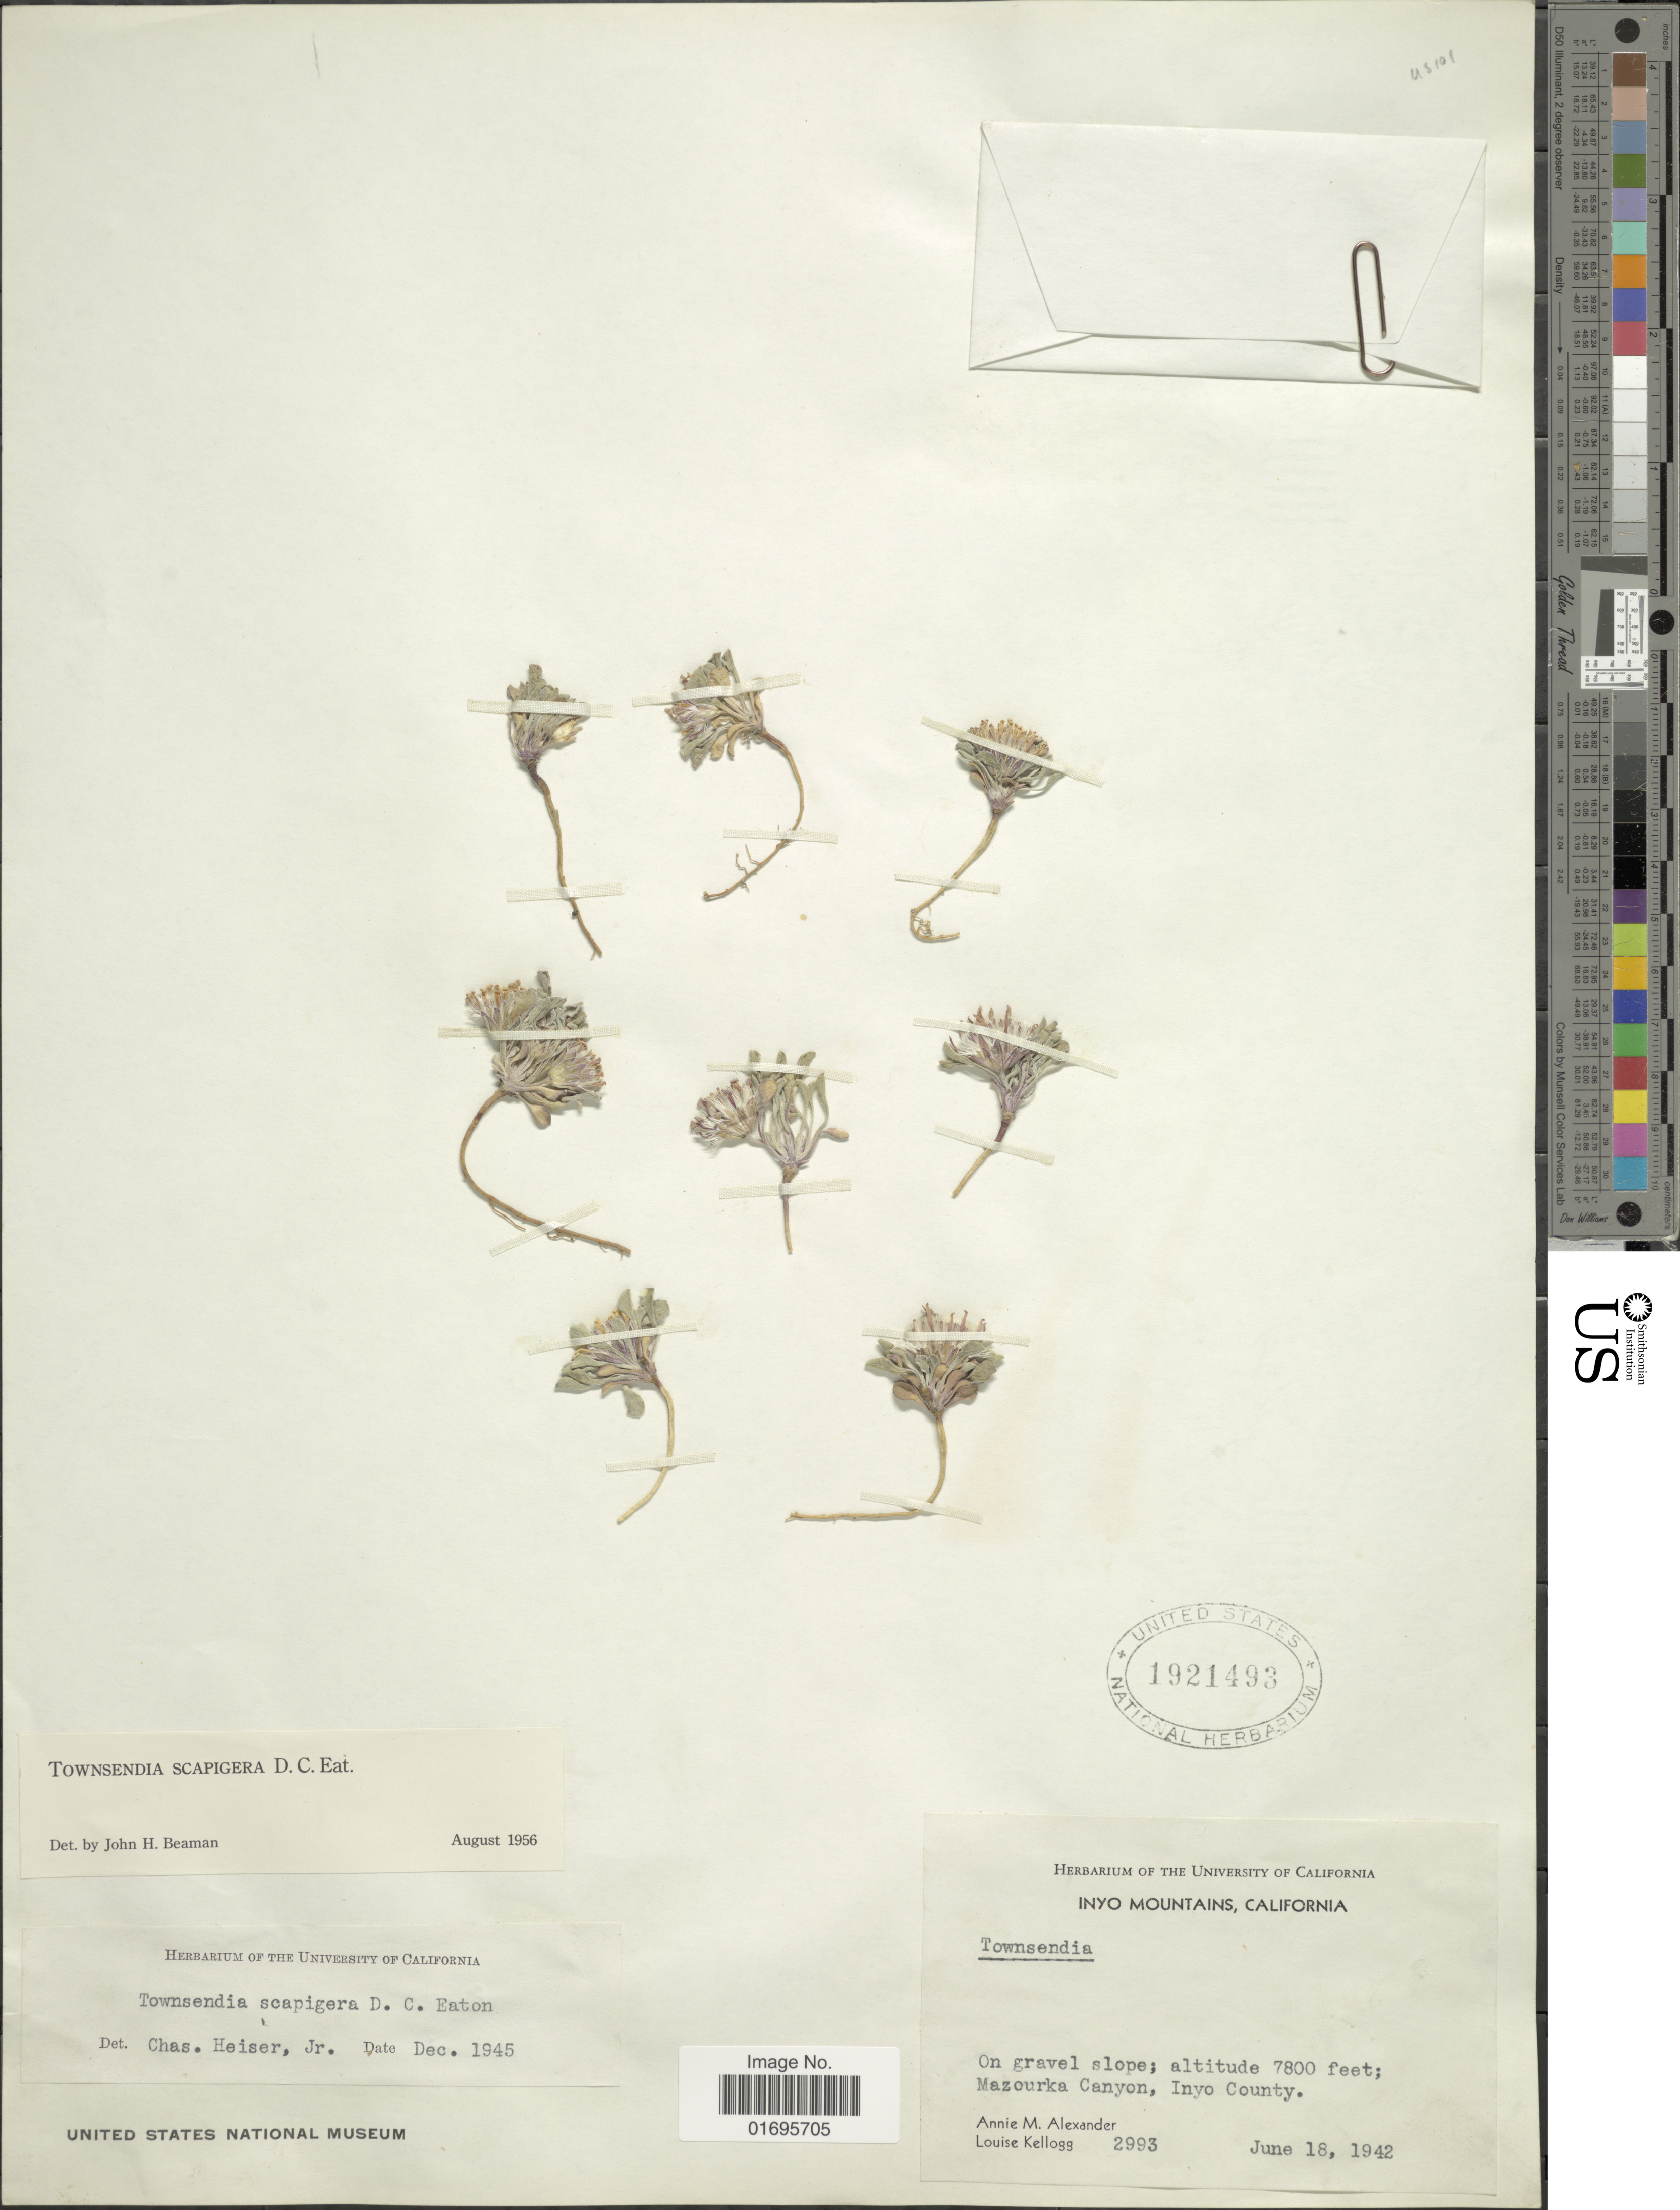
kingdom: Plantae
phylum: Tracheophyta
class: Magnoliopsida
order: Asterales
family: Asteraceae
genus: Townsendia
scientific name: Townsendia scapigera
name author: D.C. Eaton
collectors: A. M. Alexander & L. Kellogg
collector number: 2993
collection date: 1942-06-18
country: United States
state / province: California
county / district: Inyo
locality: Inyo Mountains on gravel slopes, Mazourka Canyon, Inyo County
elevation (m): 2377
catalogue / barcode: US 1921493